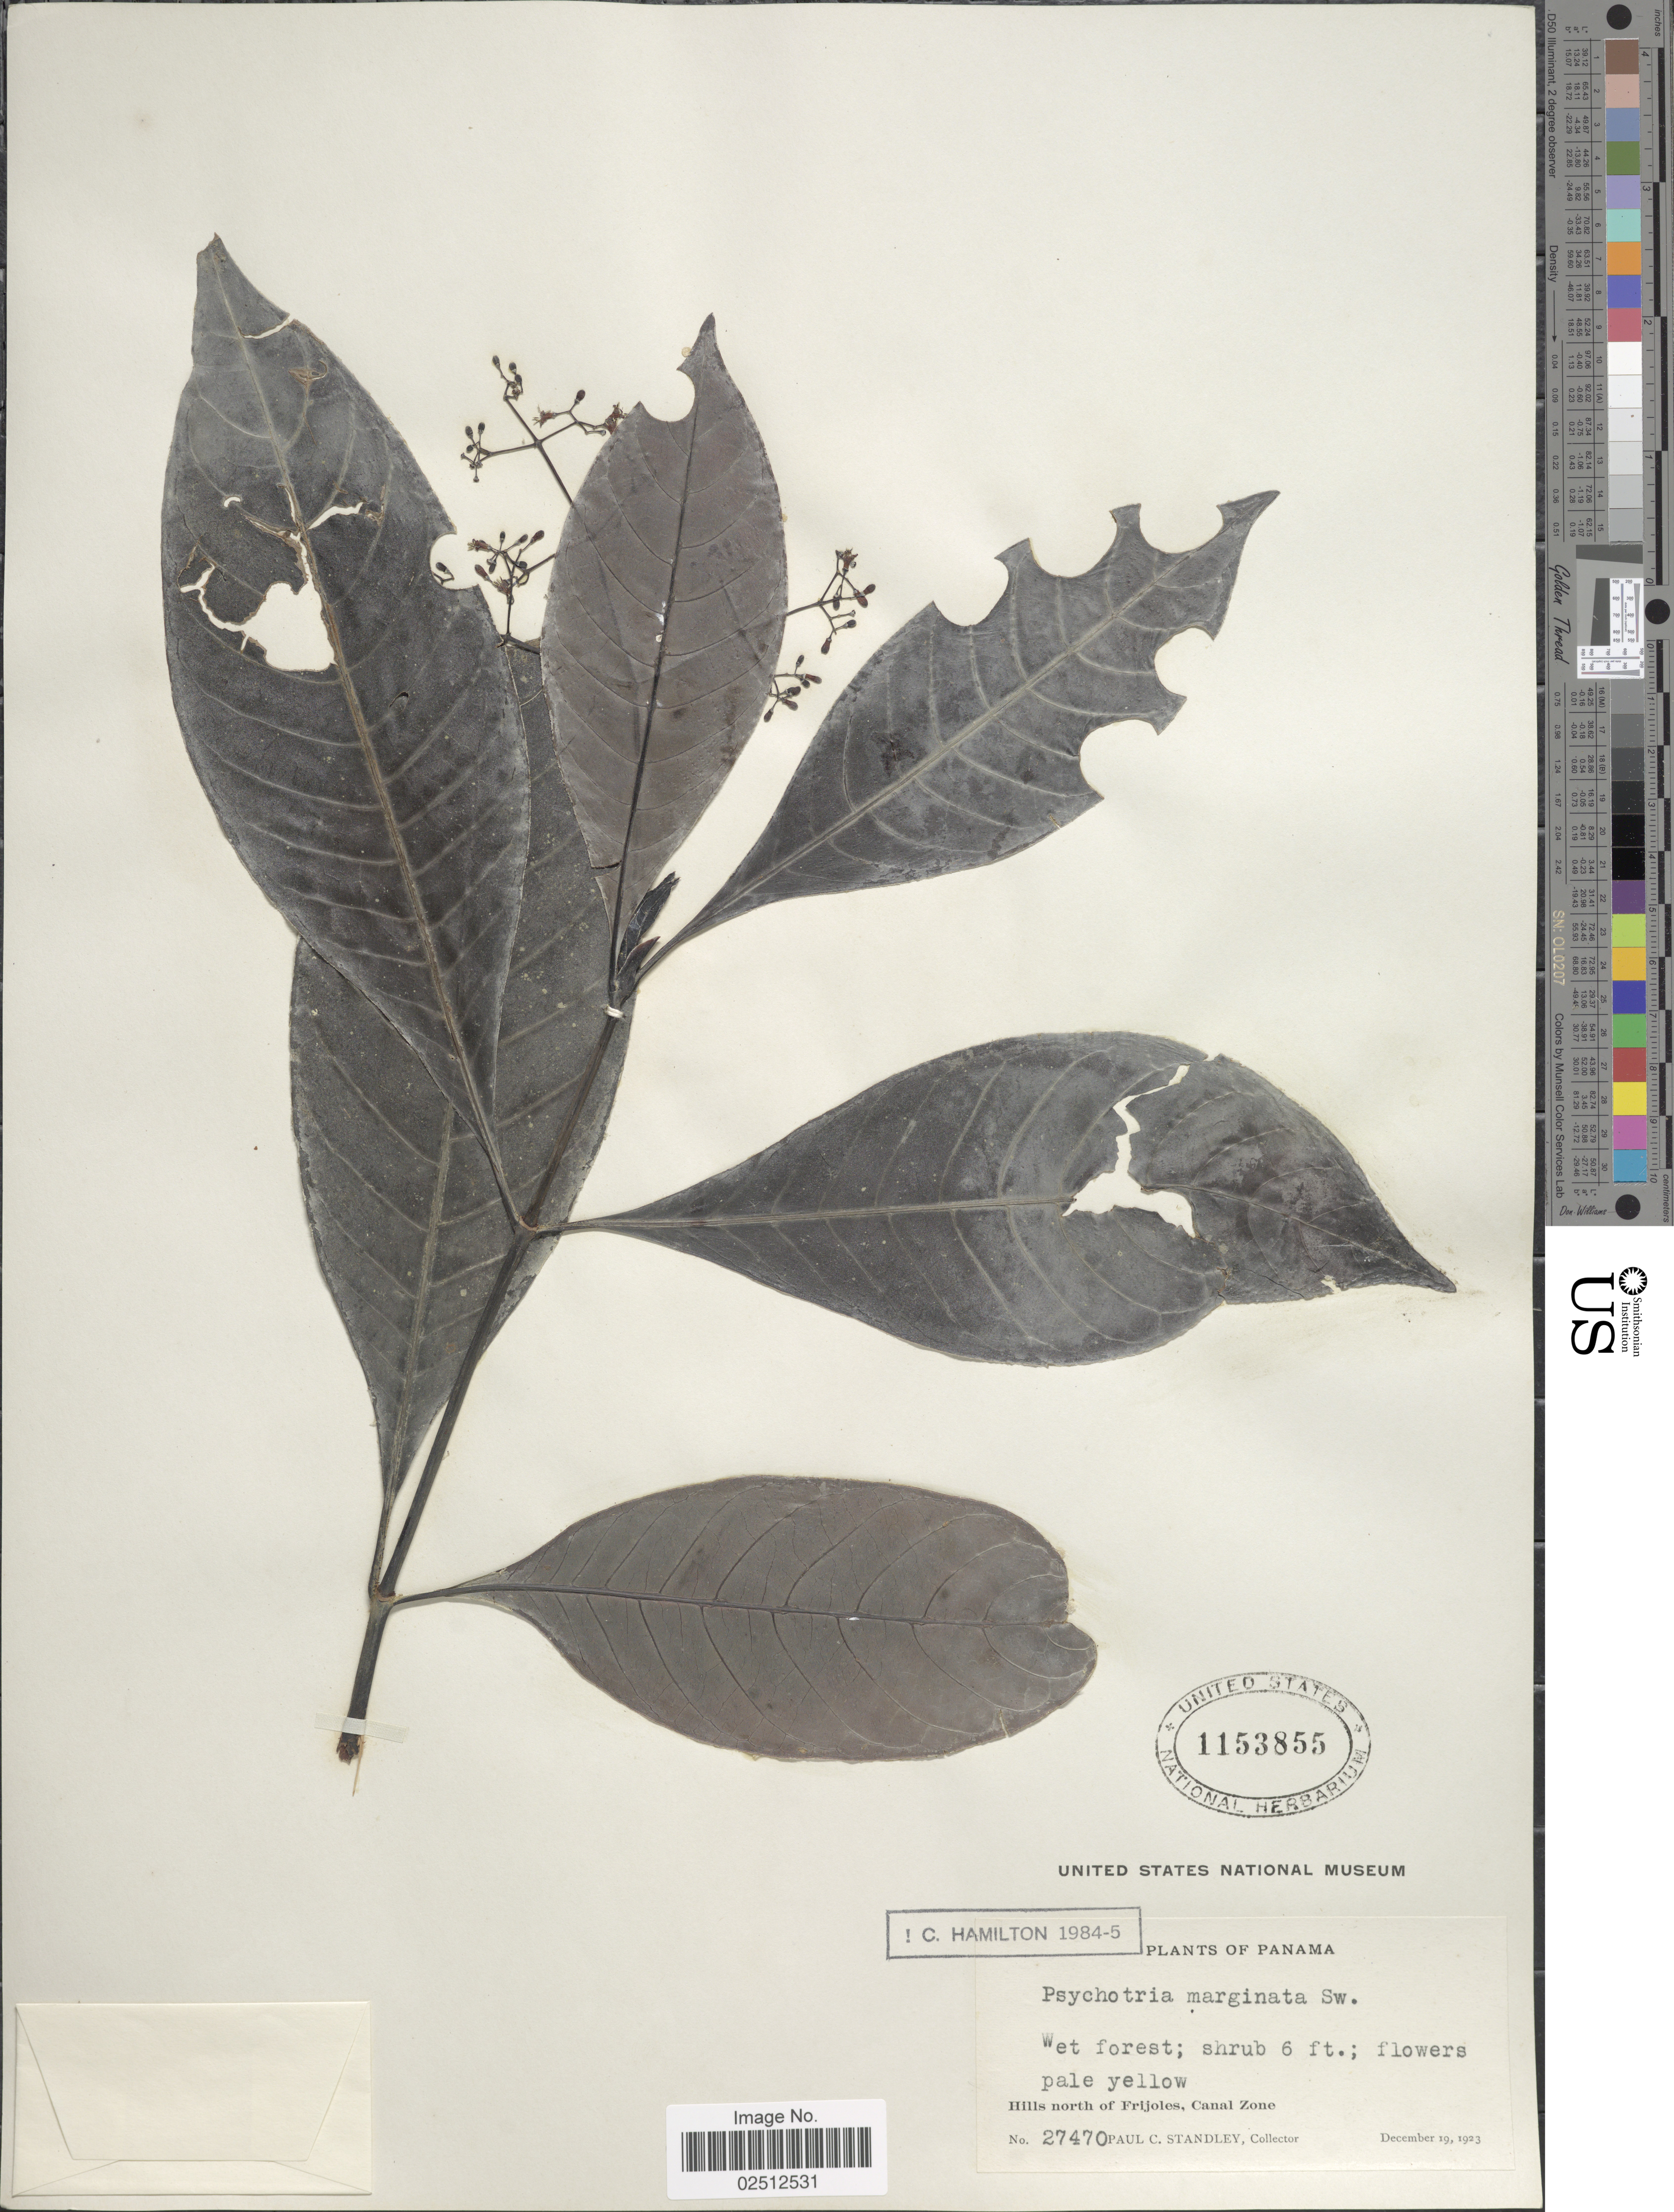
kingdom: Plantae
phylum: Tracheophyta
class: Magnoliopsida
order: Gentianales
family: Rubiaceae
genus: Psychotria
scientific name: Psychotria marginata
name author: Sw.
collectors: P. C. Standley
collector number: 27470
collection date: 1923-12-19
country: Panama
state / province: Colón / Panamá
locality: Hills north of Frijoles, Canal Zone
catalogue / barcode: US 1153855